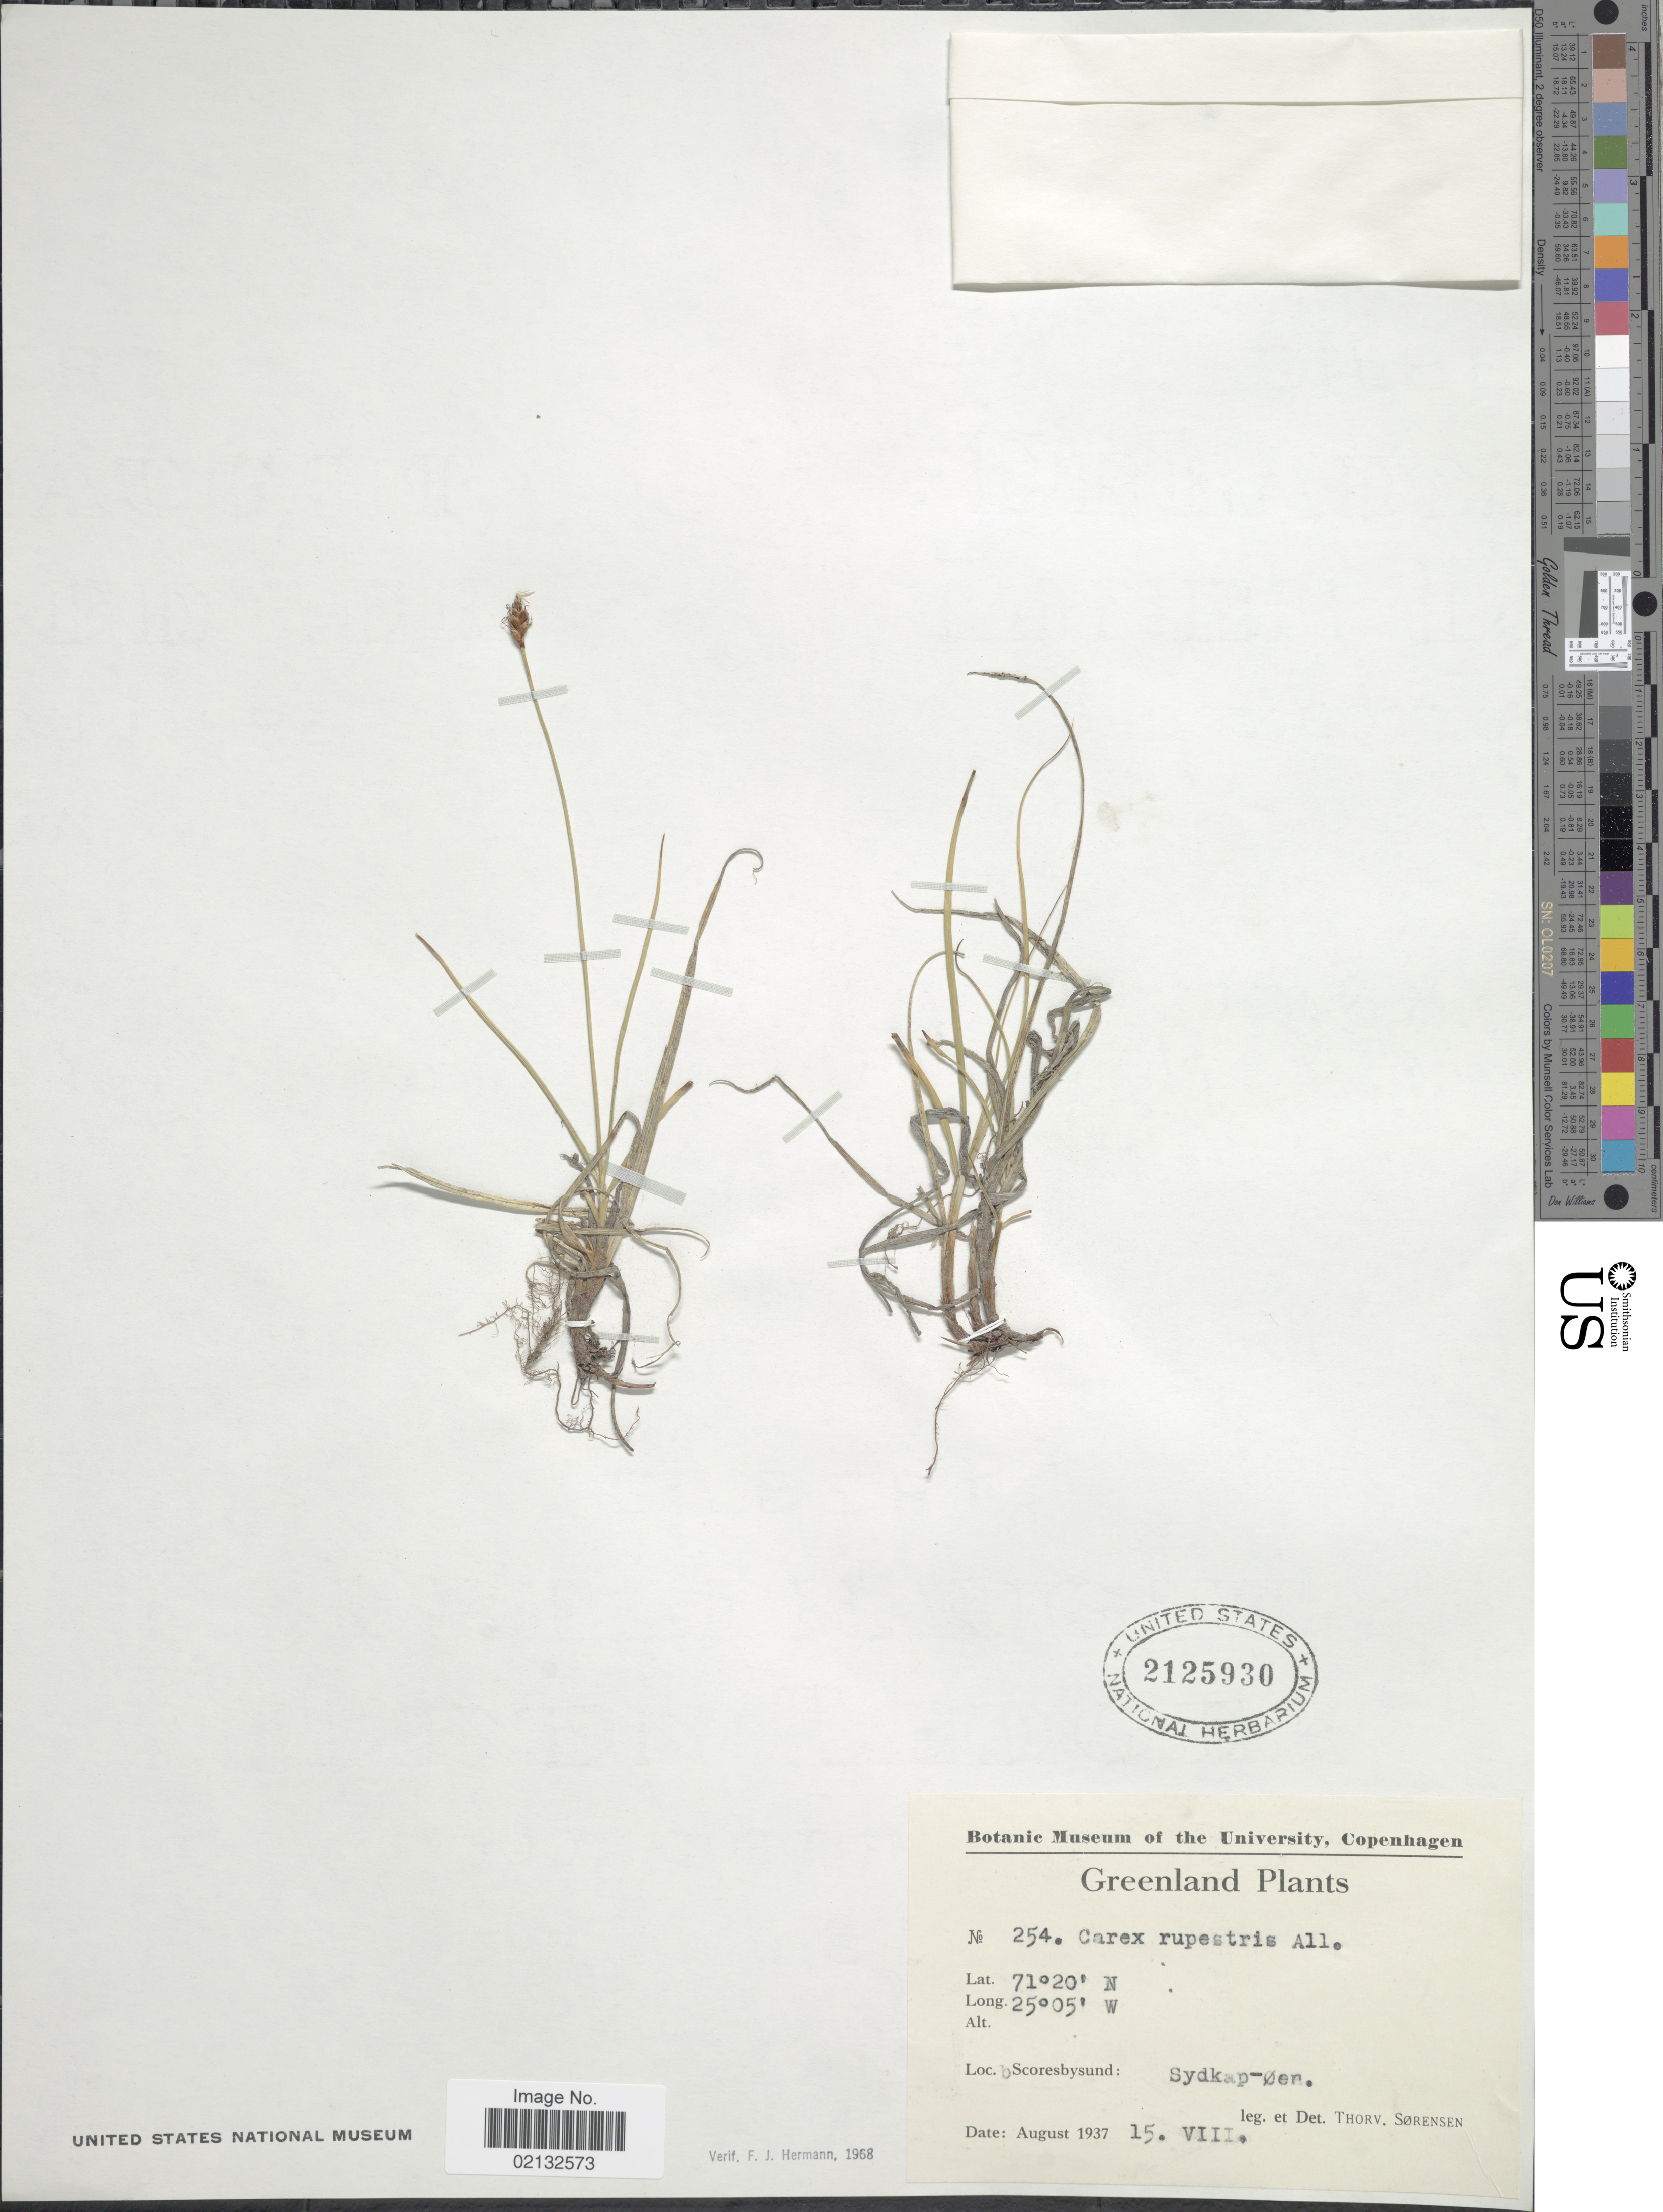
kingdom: Plantae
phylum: Tracheophyta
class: Liliopsida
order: Poales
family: Cyperaceae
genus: Carex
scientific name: Carex rupestris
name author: All.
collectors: T. Sorensen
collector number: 254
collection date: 1937-08-15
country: Greenland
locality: Scoresbysund: Sydkap-Øen.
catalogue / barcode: US 2125930